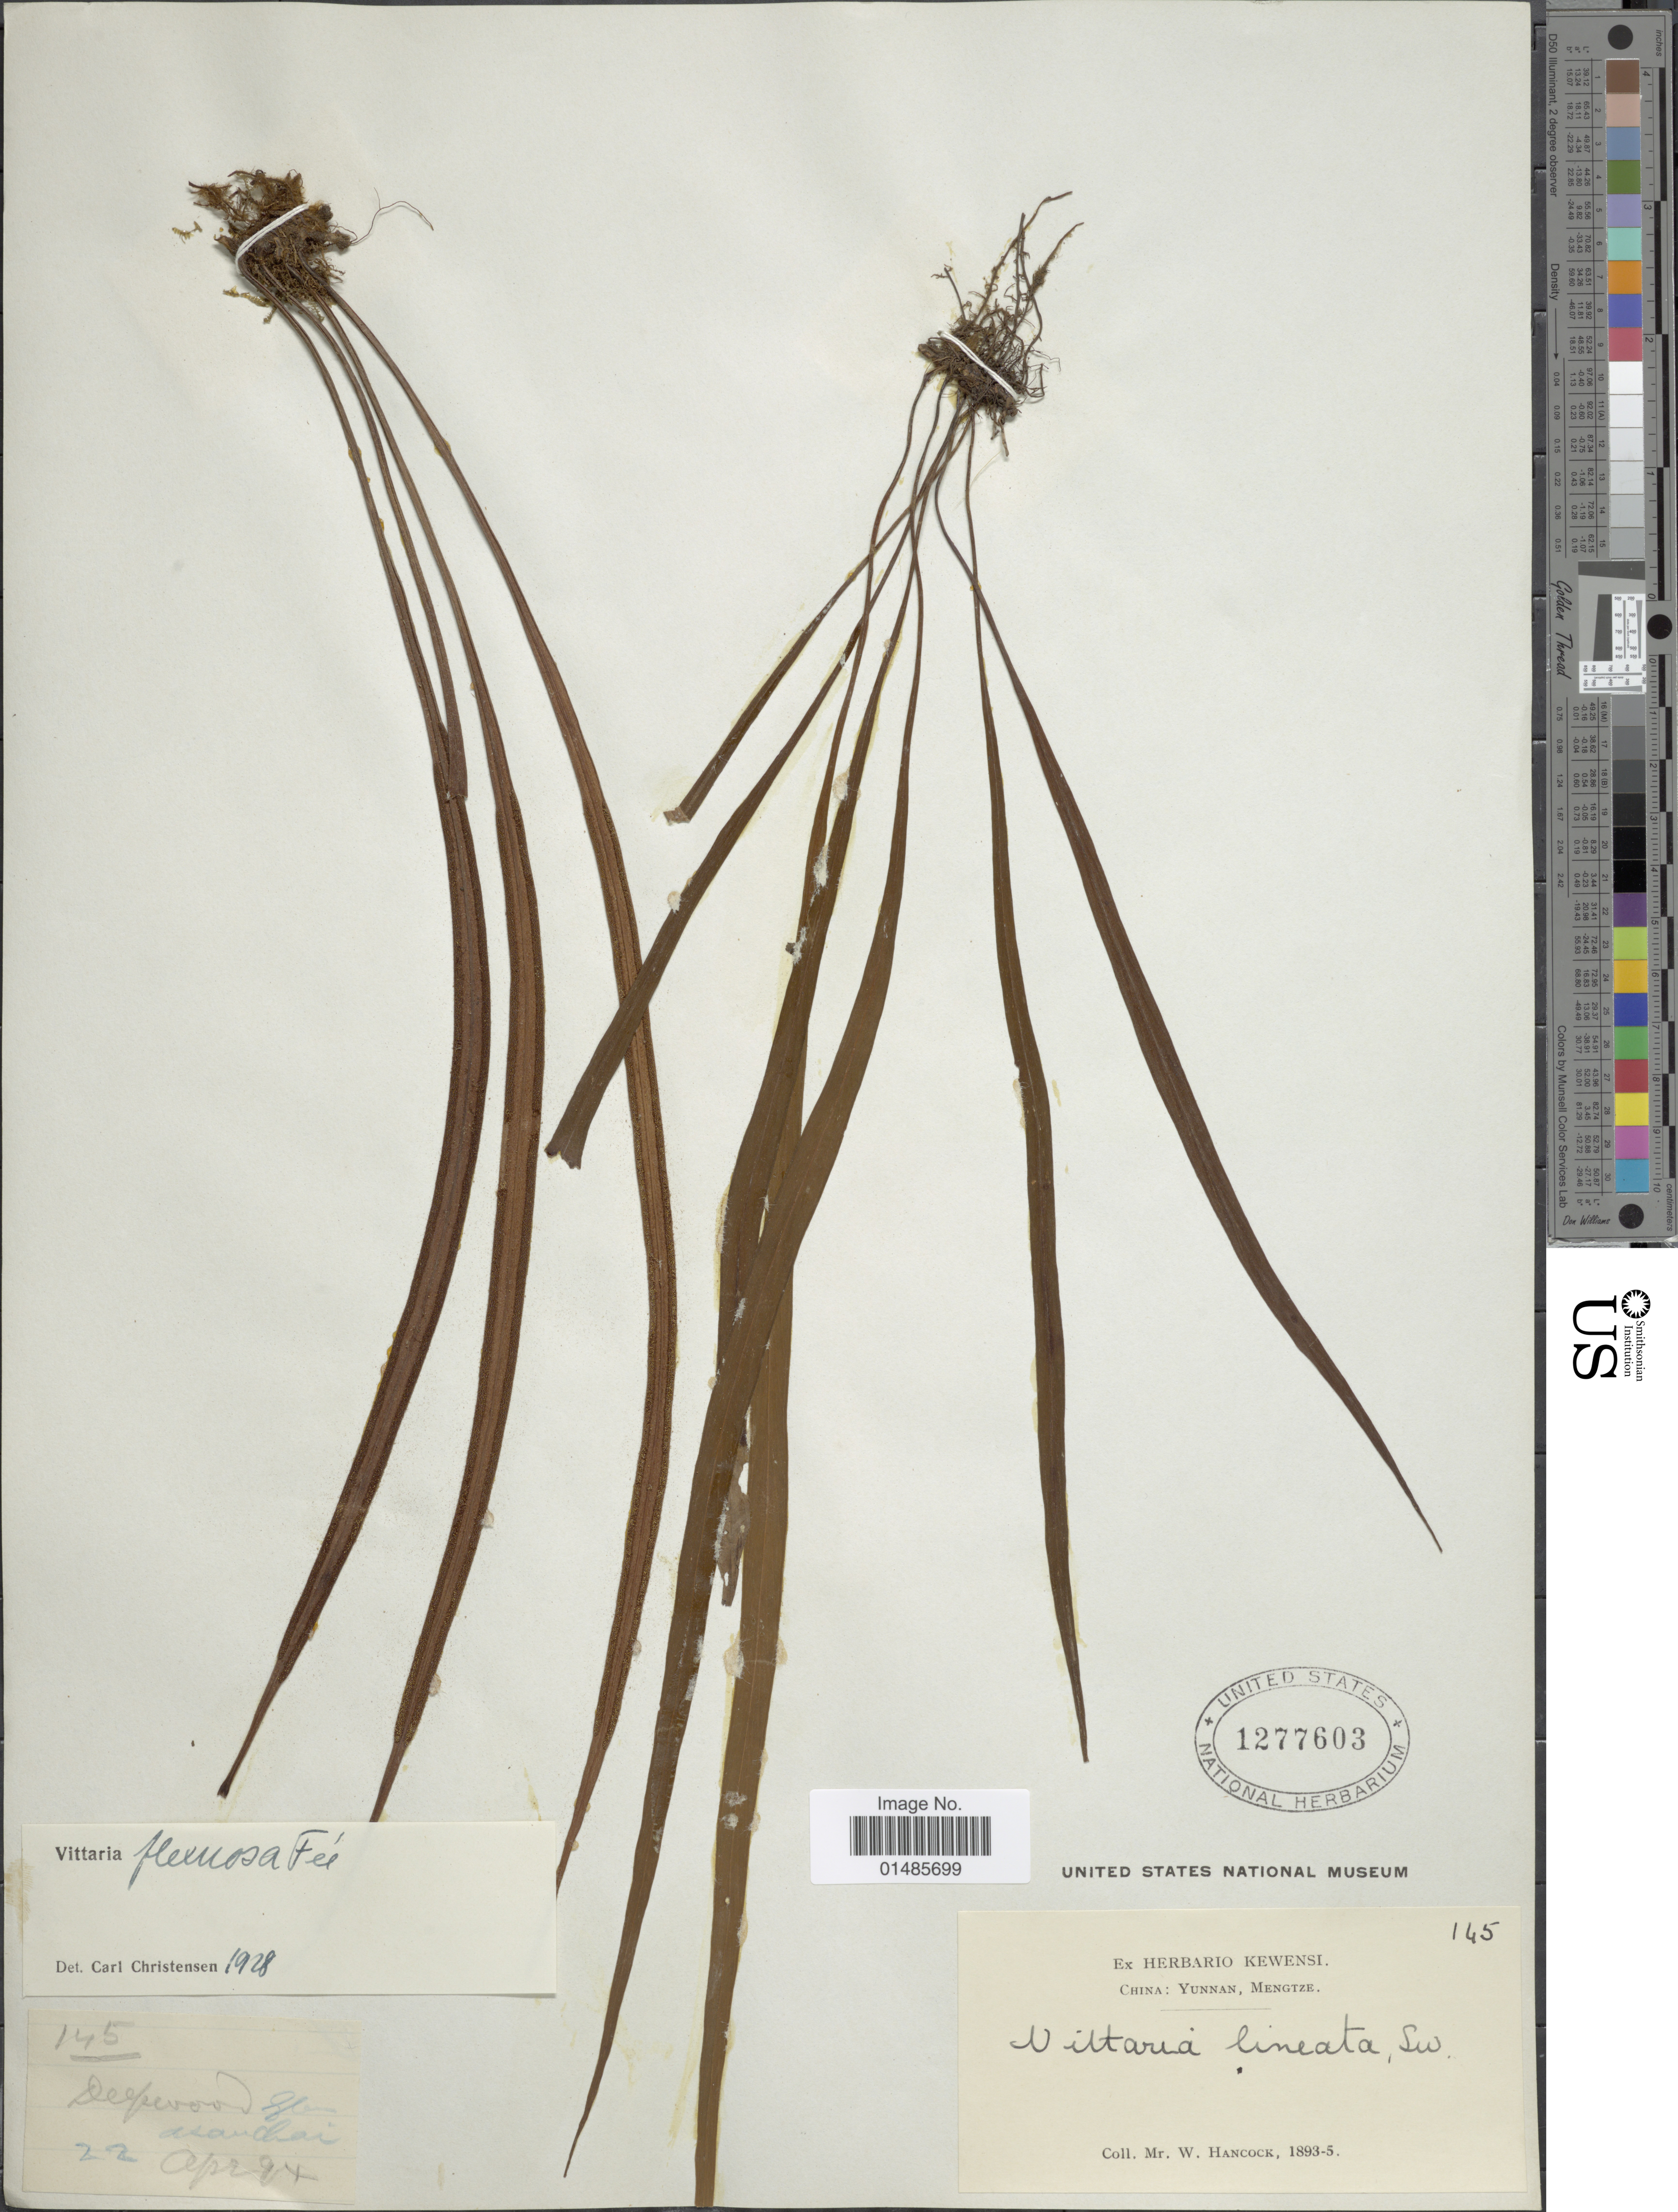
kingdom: Plantae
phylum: Tracheophyta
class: Polypodiopsida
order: Polypodiales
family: Pteridaceae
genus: Haplopteris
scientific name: Haplopteris flexuosa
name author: (Fée) E.H. Crane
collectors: W. Hancock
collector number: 145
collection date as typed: Transcribed d/m/y: 22/4/24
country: China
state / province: Yunnan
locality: Mengtze.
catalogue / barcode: US 1277603